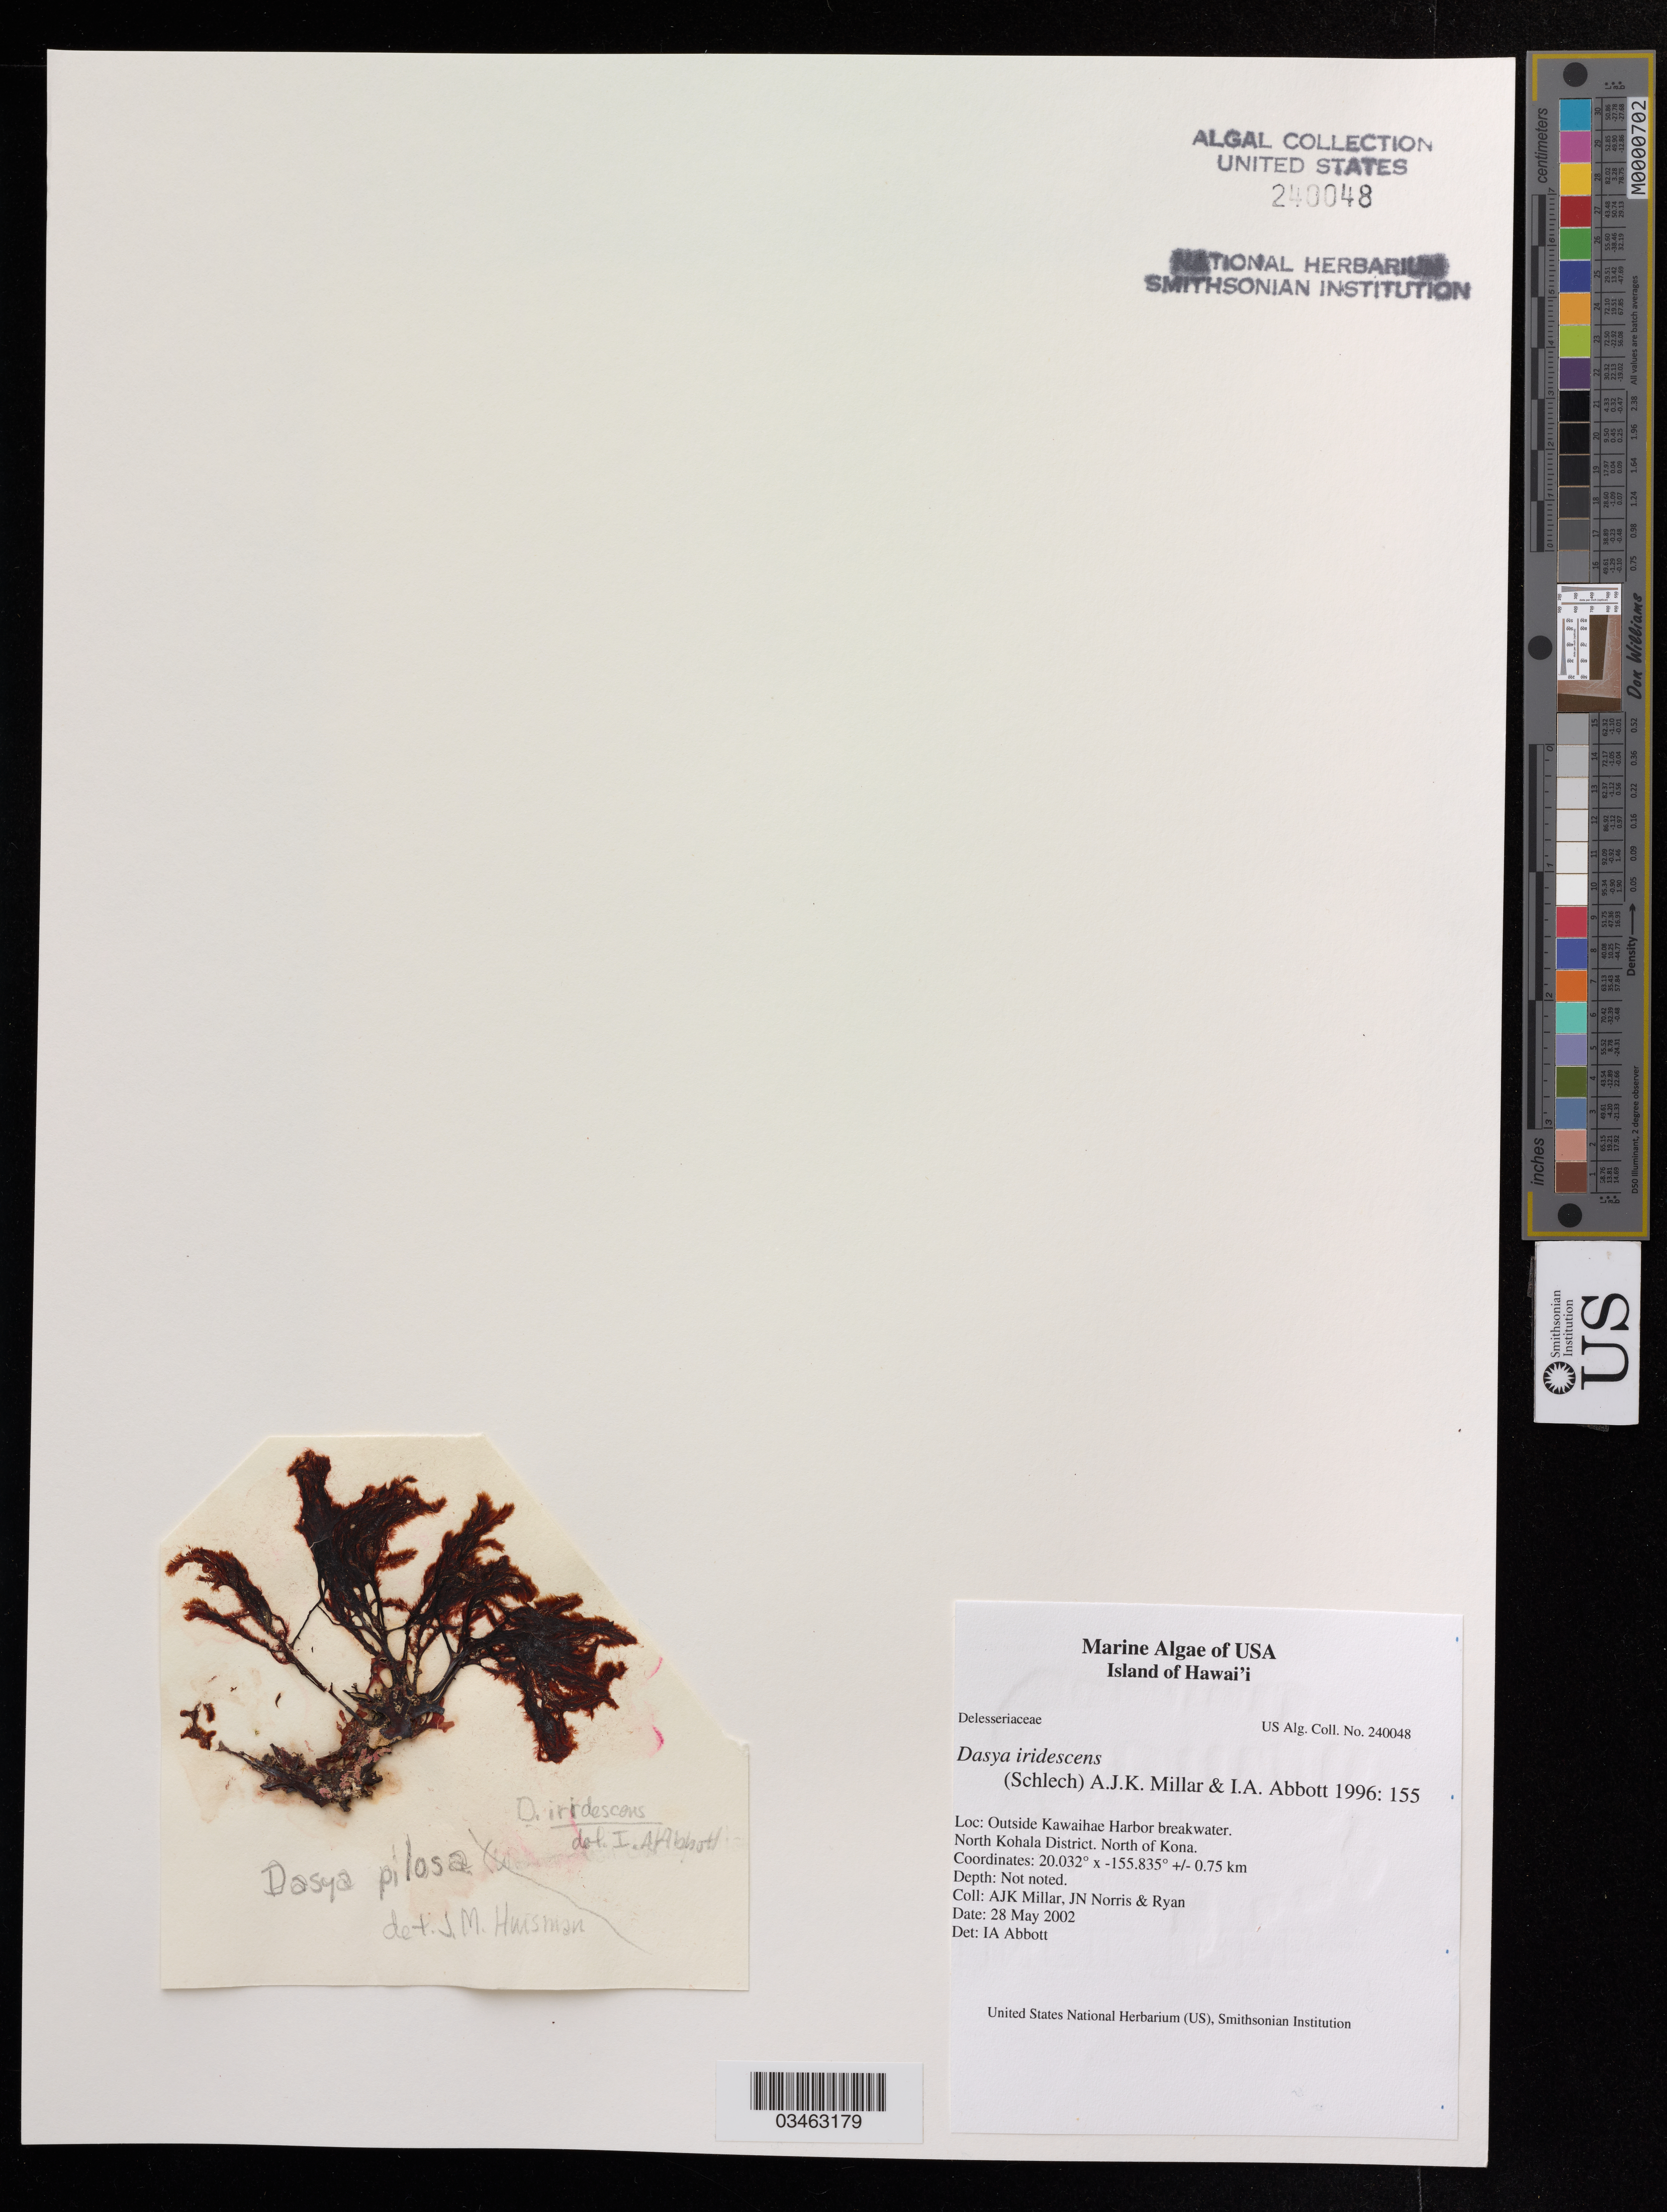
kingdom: Plantae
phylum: Rhodophyta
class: Florideophyceae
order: Ceramiales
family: Dasyaceae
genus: Dasya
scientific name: Dasya iridescens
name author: (Schlech) A.J.K. Millar & I.A. Abbott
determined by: Abbott, I. A.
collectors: A. Millar, J. N. Norris & Ryan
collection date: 2002-05-28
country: United States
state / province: Hawaii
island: Hawaii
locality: Outside Kawaihae Harbor break water. North Kohala District. North of Kona.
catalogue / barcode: US 240048